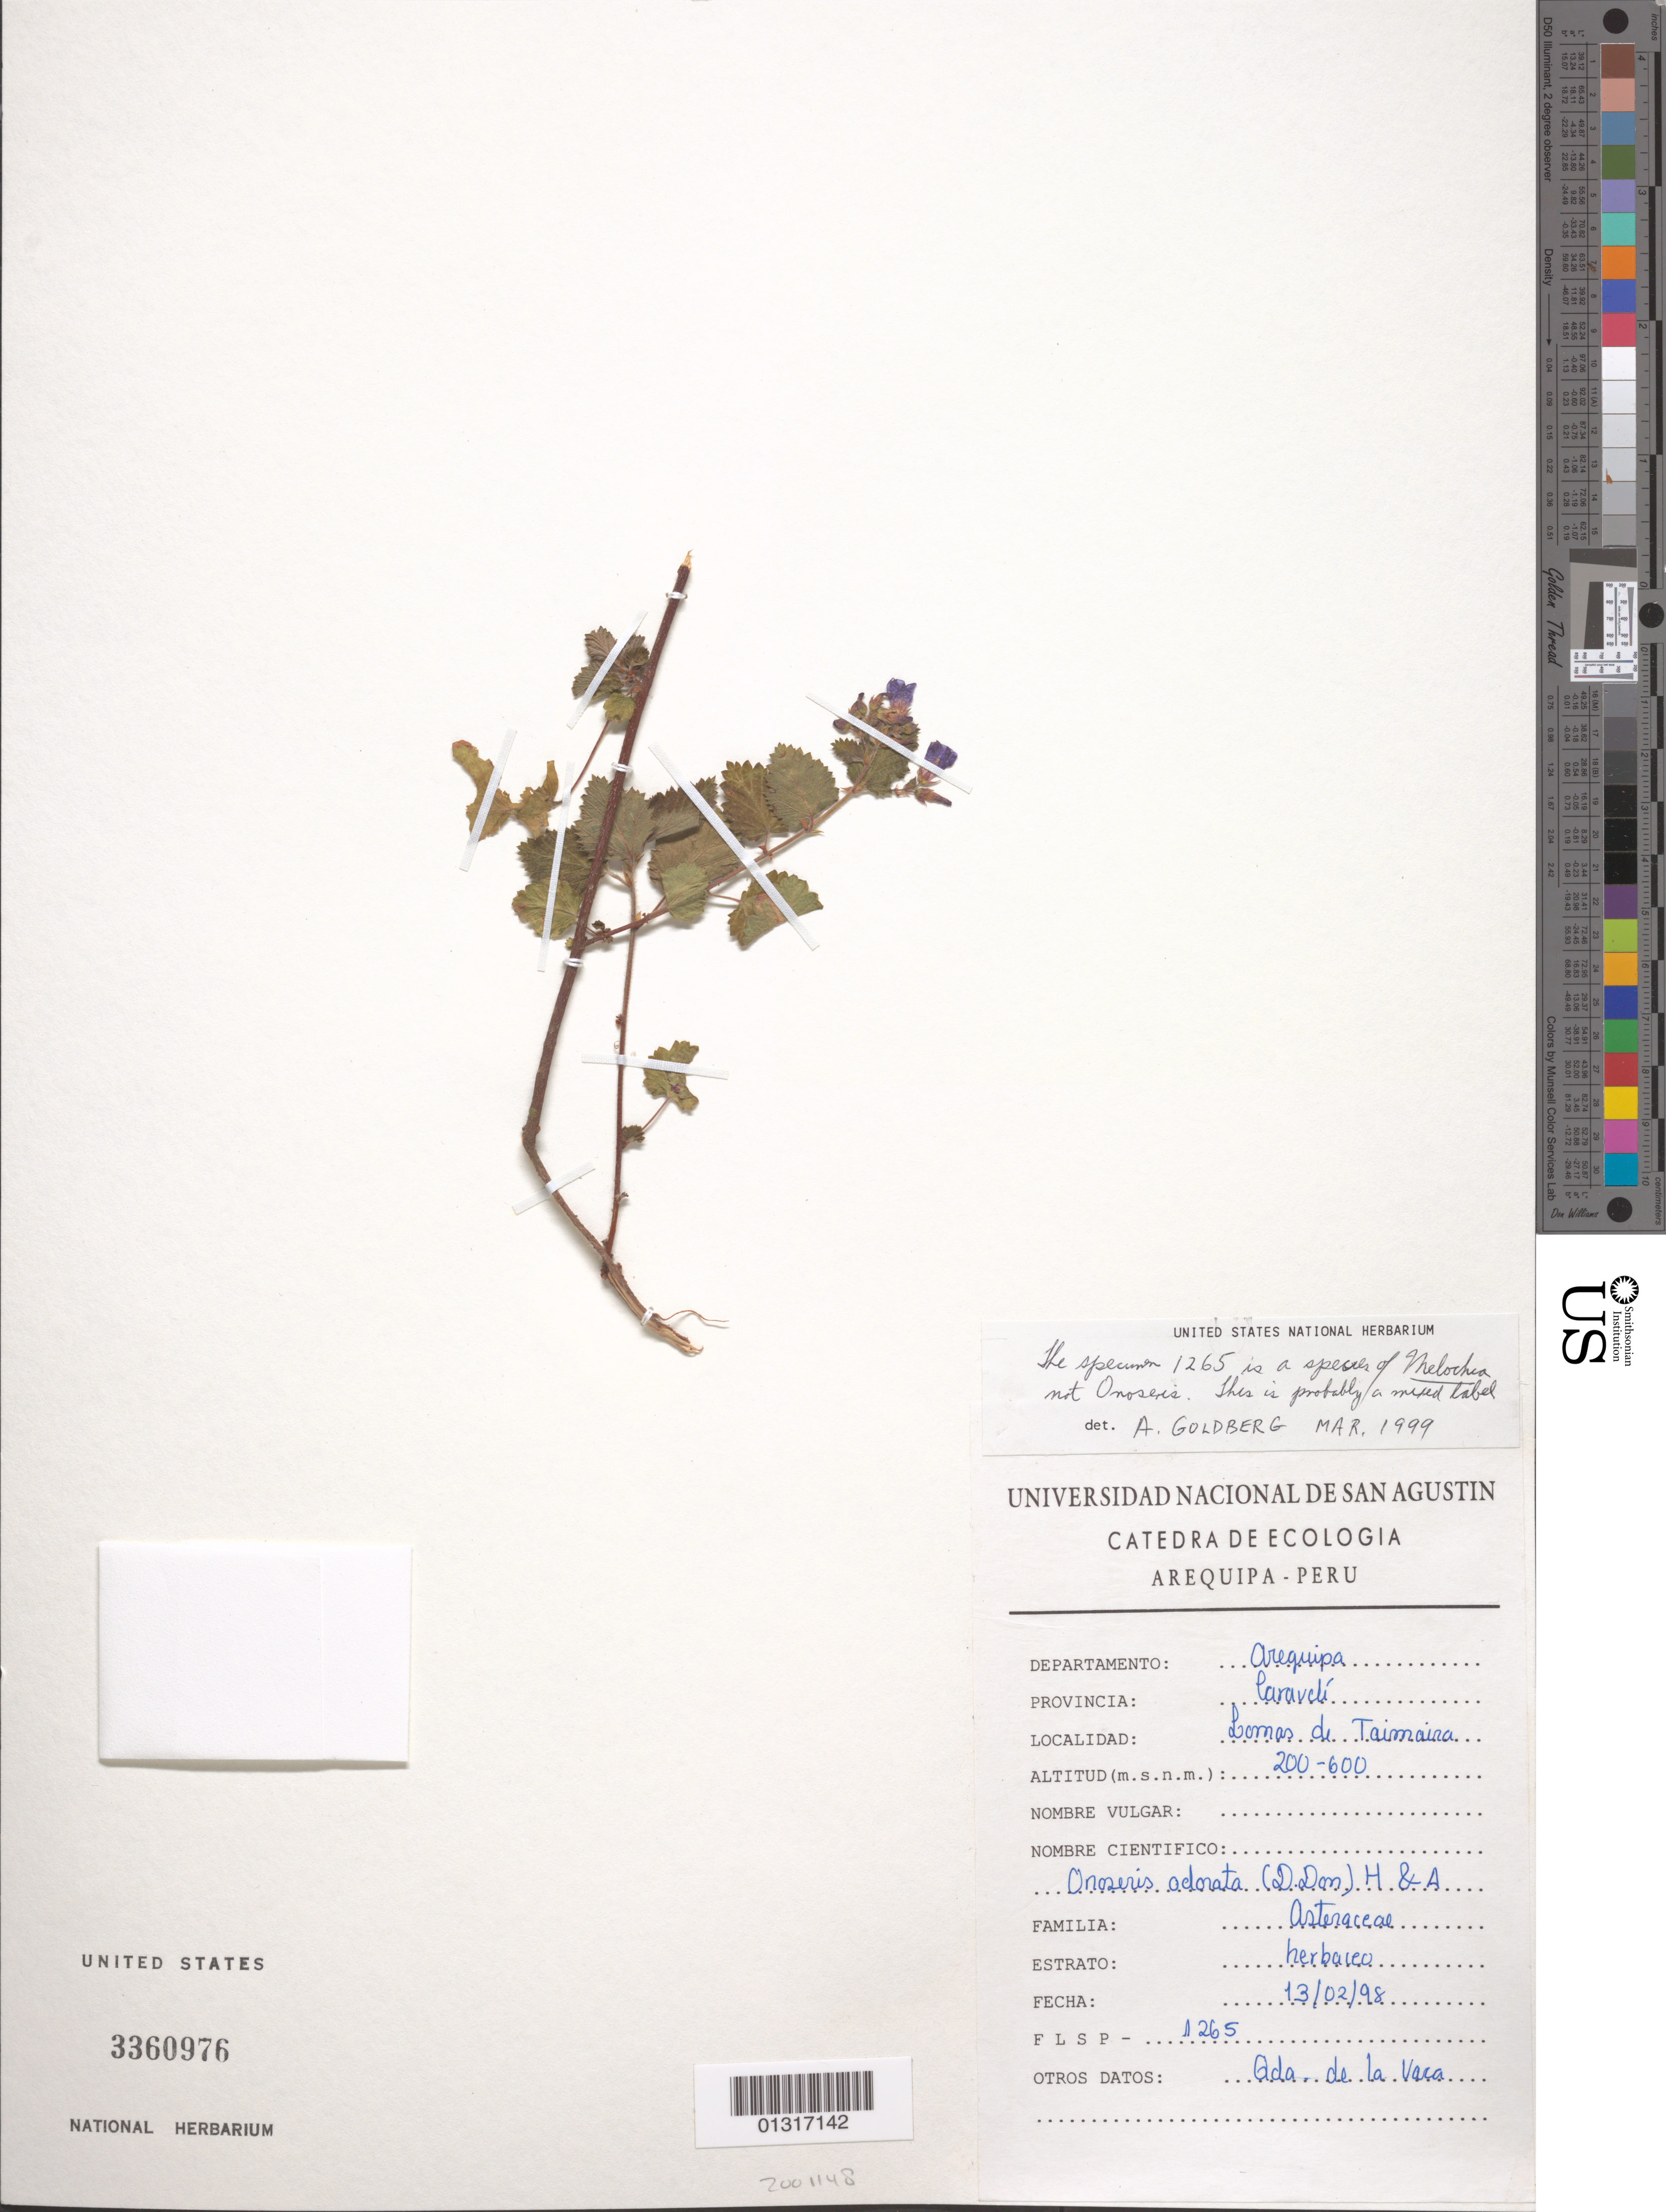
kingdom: Plantae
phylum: Tracheophyta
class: Magnoliopsida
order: Malvales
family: Malvaceae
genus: Melochia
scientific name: Melochia sp.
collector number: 1265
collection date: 1998-02-13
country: Peru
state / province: Arequipa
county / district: Caravelí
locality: Lomas de Taimaira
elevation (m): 200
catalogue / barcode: US 3360976